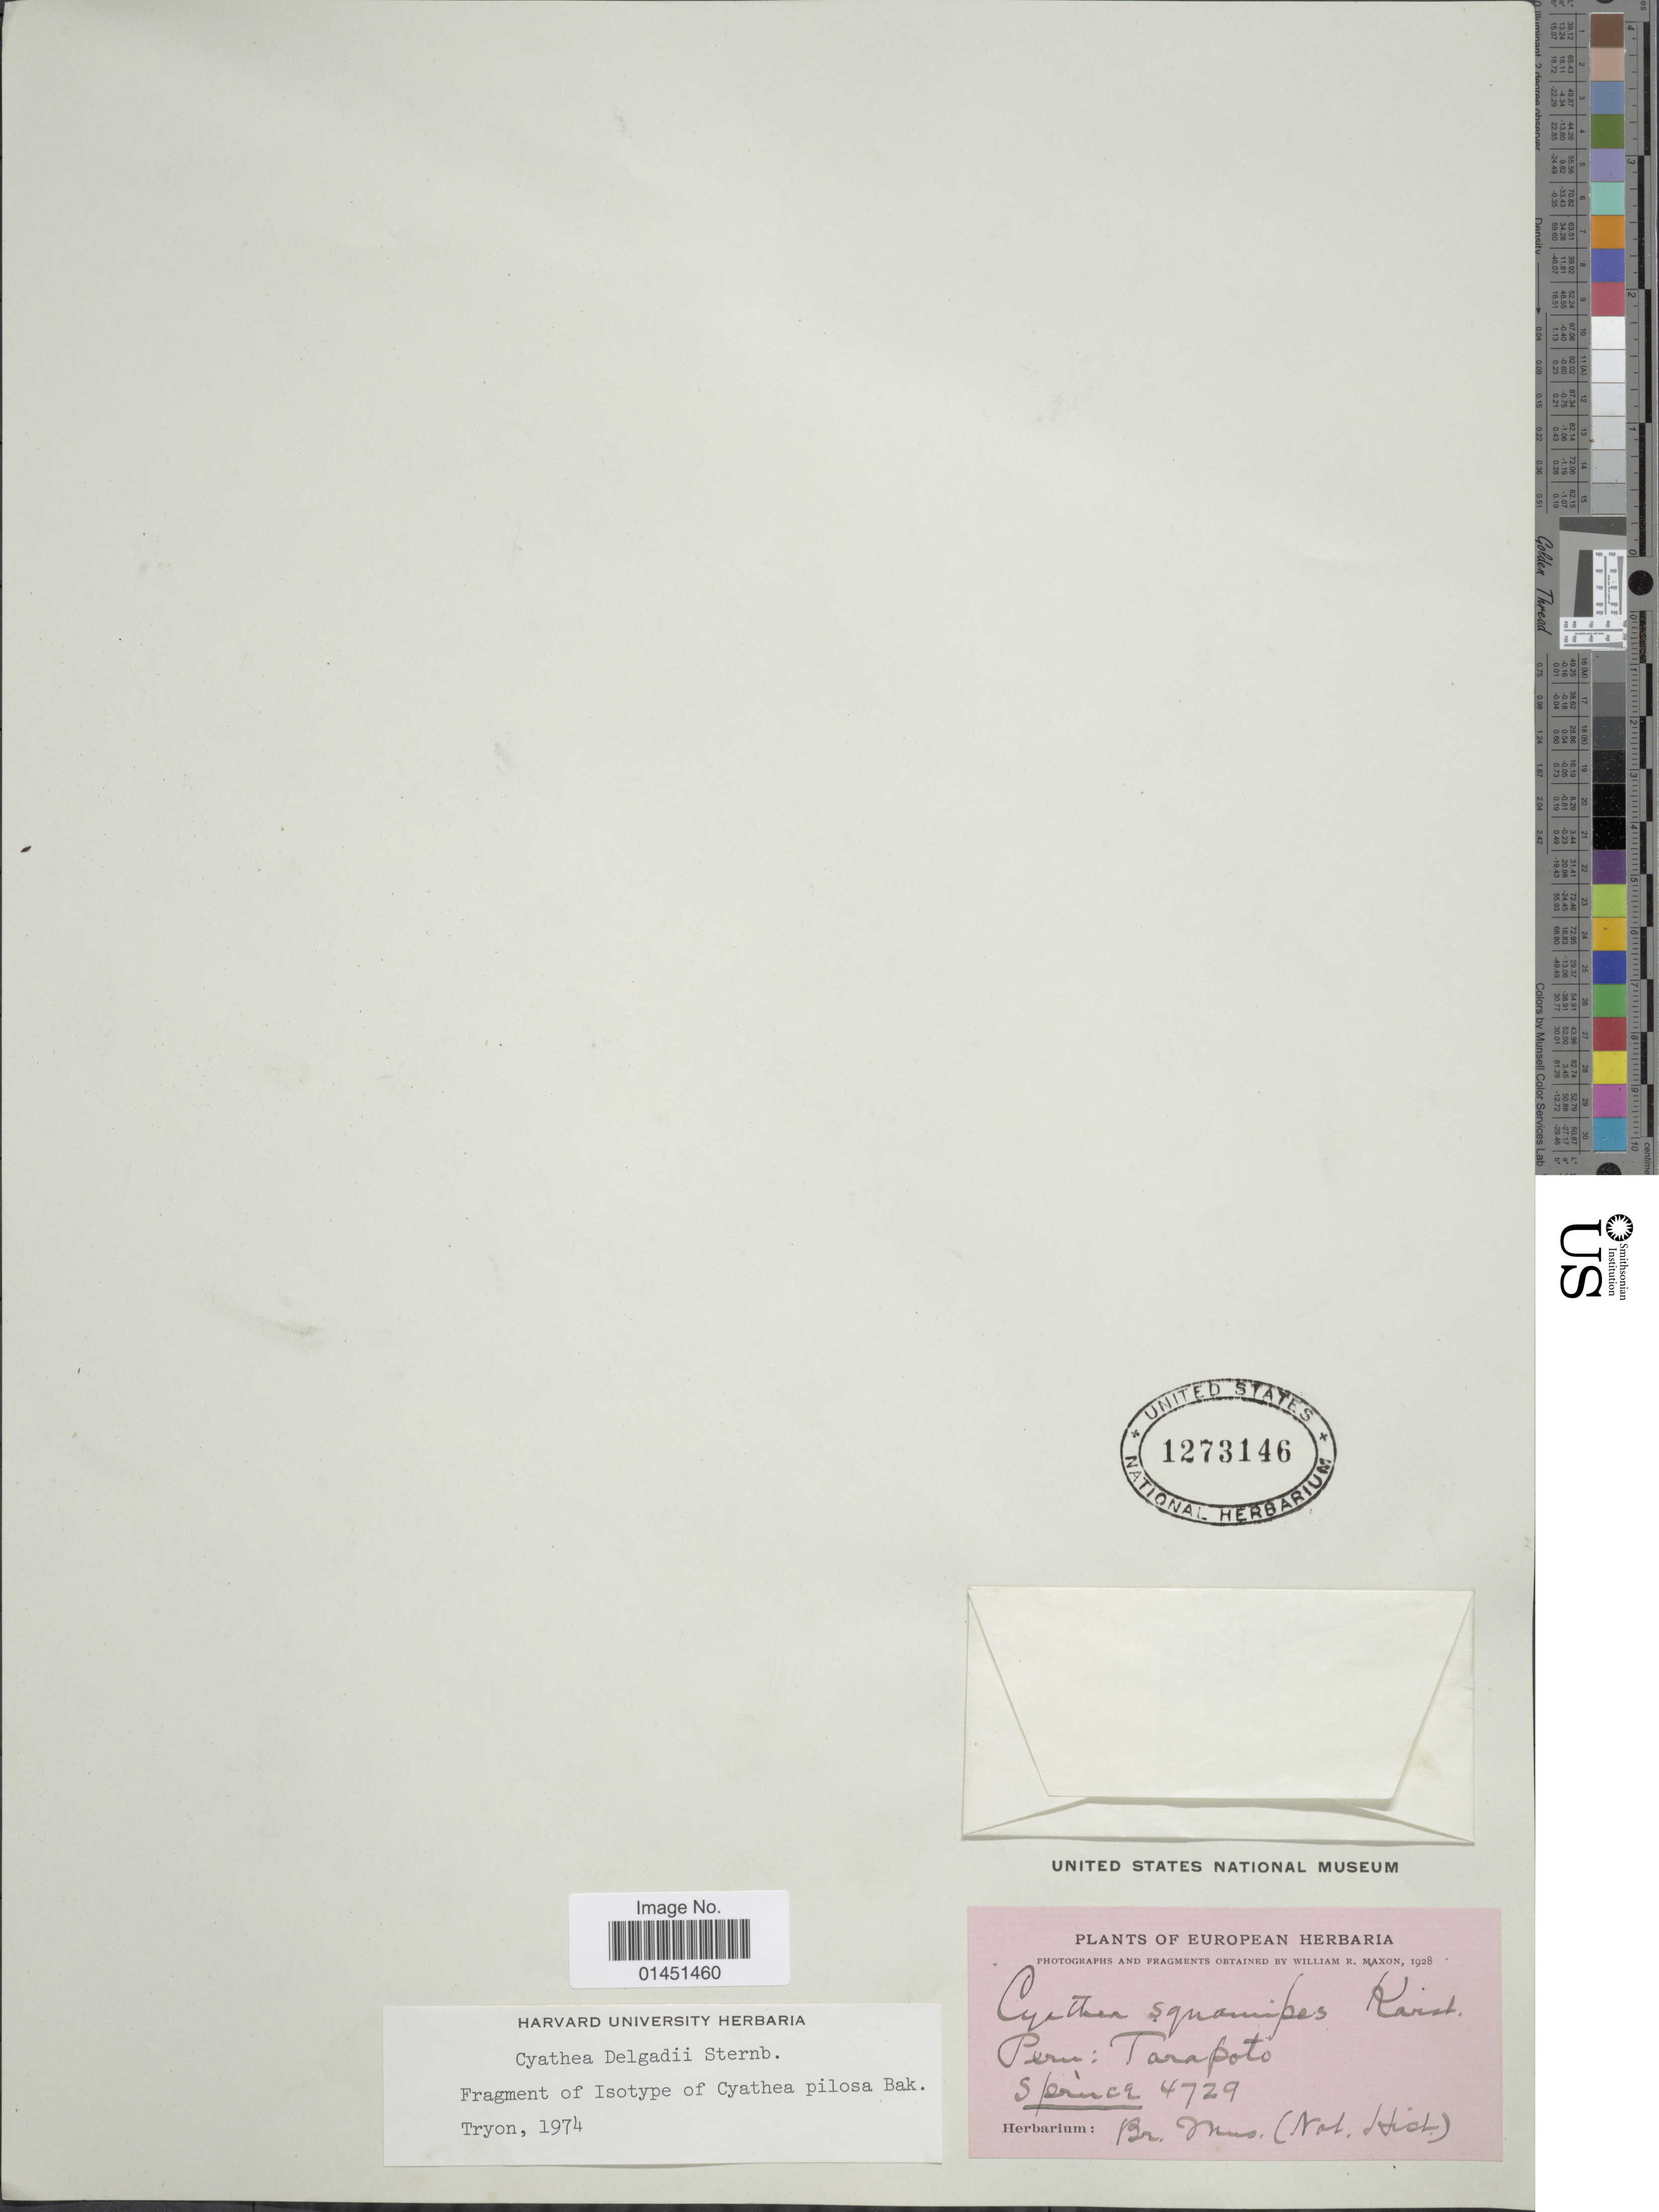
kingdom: Plantae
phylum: Tracheophyta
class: Polypodiopsida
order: Cyatheales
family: Cyatheaceae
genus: Cyathea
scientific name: Cyathea delgadii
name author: Pohl ex Sternb.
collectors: R. Spruce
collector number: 4729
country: Peru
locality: Tarapoto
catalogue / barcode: US 1273146